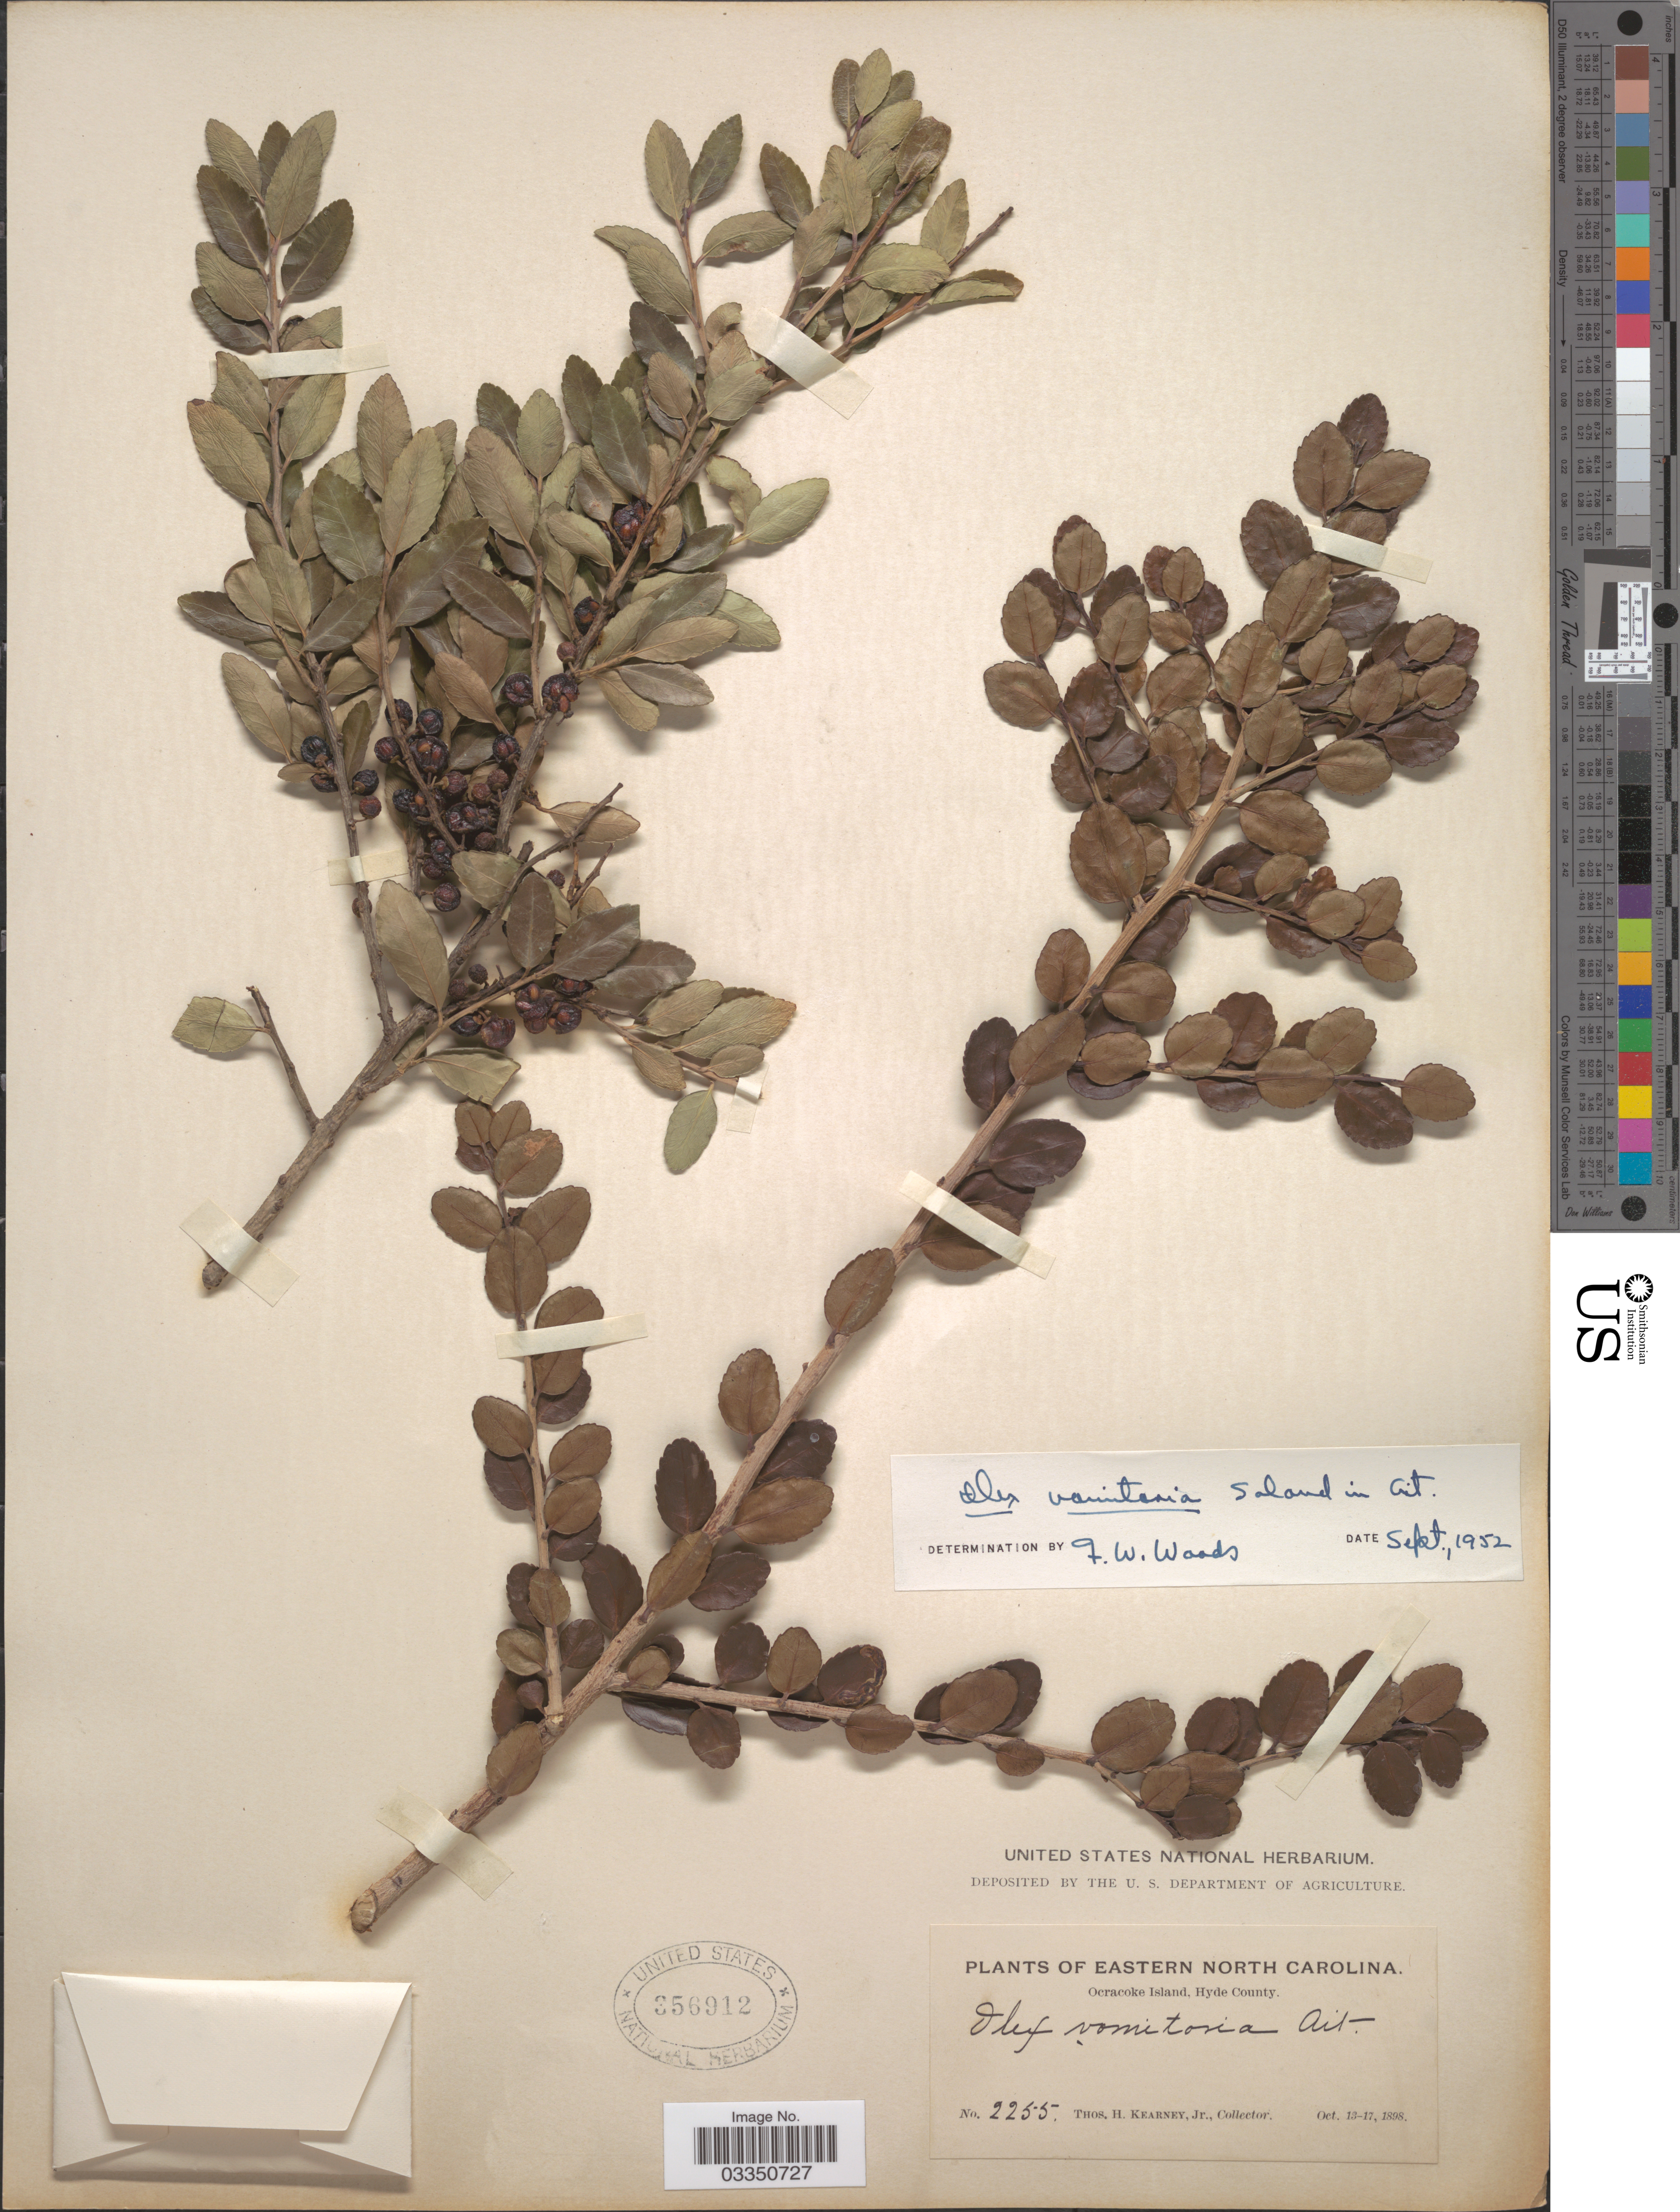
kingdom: Plantae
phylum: Tracheophyta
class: Magnoliopsida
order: Aquifoliales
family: Aquifoliaceae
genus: Ilex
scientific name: Ilex vomitoria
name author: Aiton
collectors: T. H. Kearney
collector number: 2255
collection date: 1898-10-13/1898-10-17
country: United States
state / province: North Carolina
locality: Eastern North Carolina. Ocracoke Island, Hyde County.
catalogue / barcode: US 356912